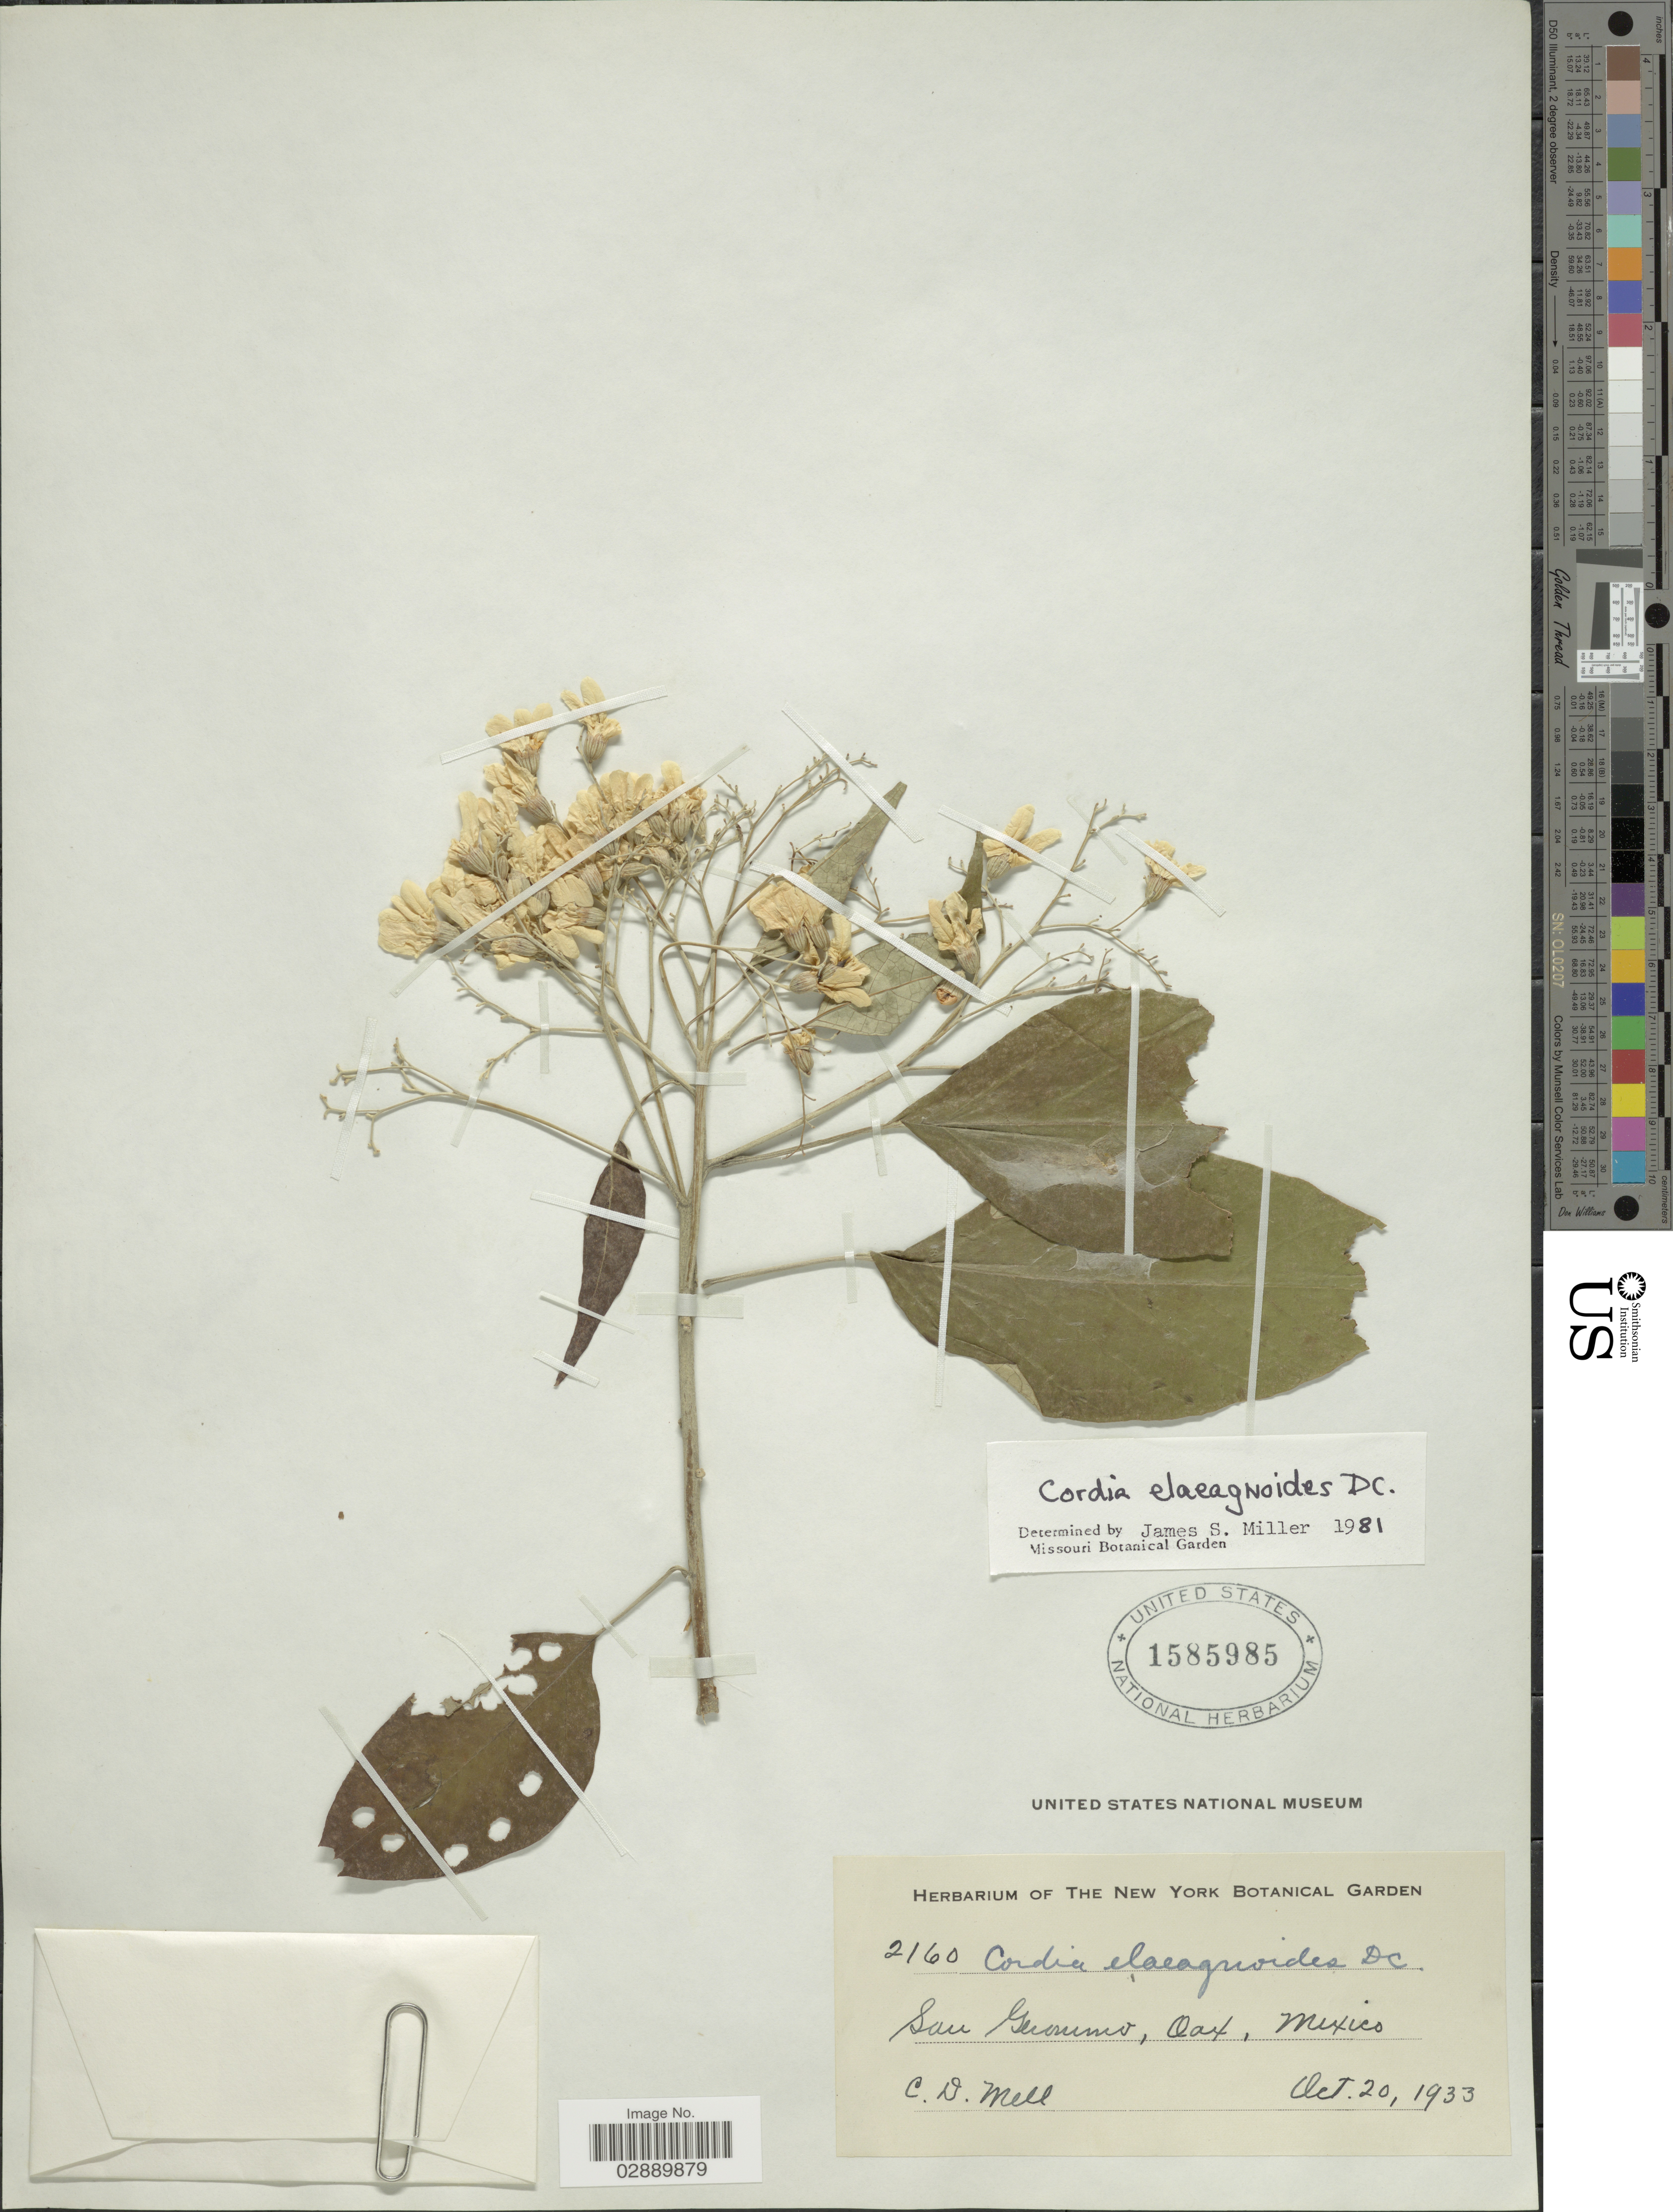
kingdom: Plantae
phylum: Tracheophyta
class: Magnoliopsida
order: Boraginales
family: Cordiaceae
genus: Cordia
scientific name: Cordia elaeagnoides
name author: A. DC.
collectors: C. D. Mell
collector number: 2160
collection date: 1933-10-20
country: Mexico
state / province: Oaxaca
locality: San Geronimo.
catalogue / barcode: US 1585985